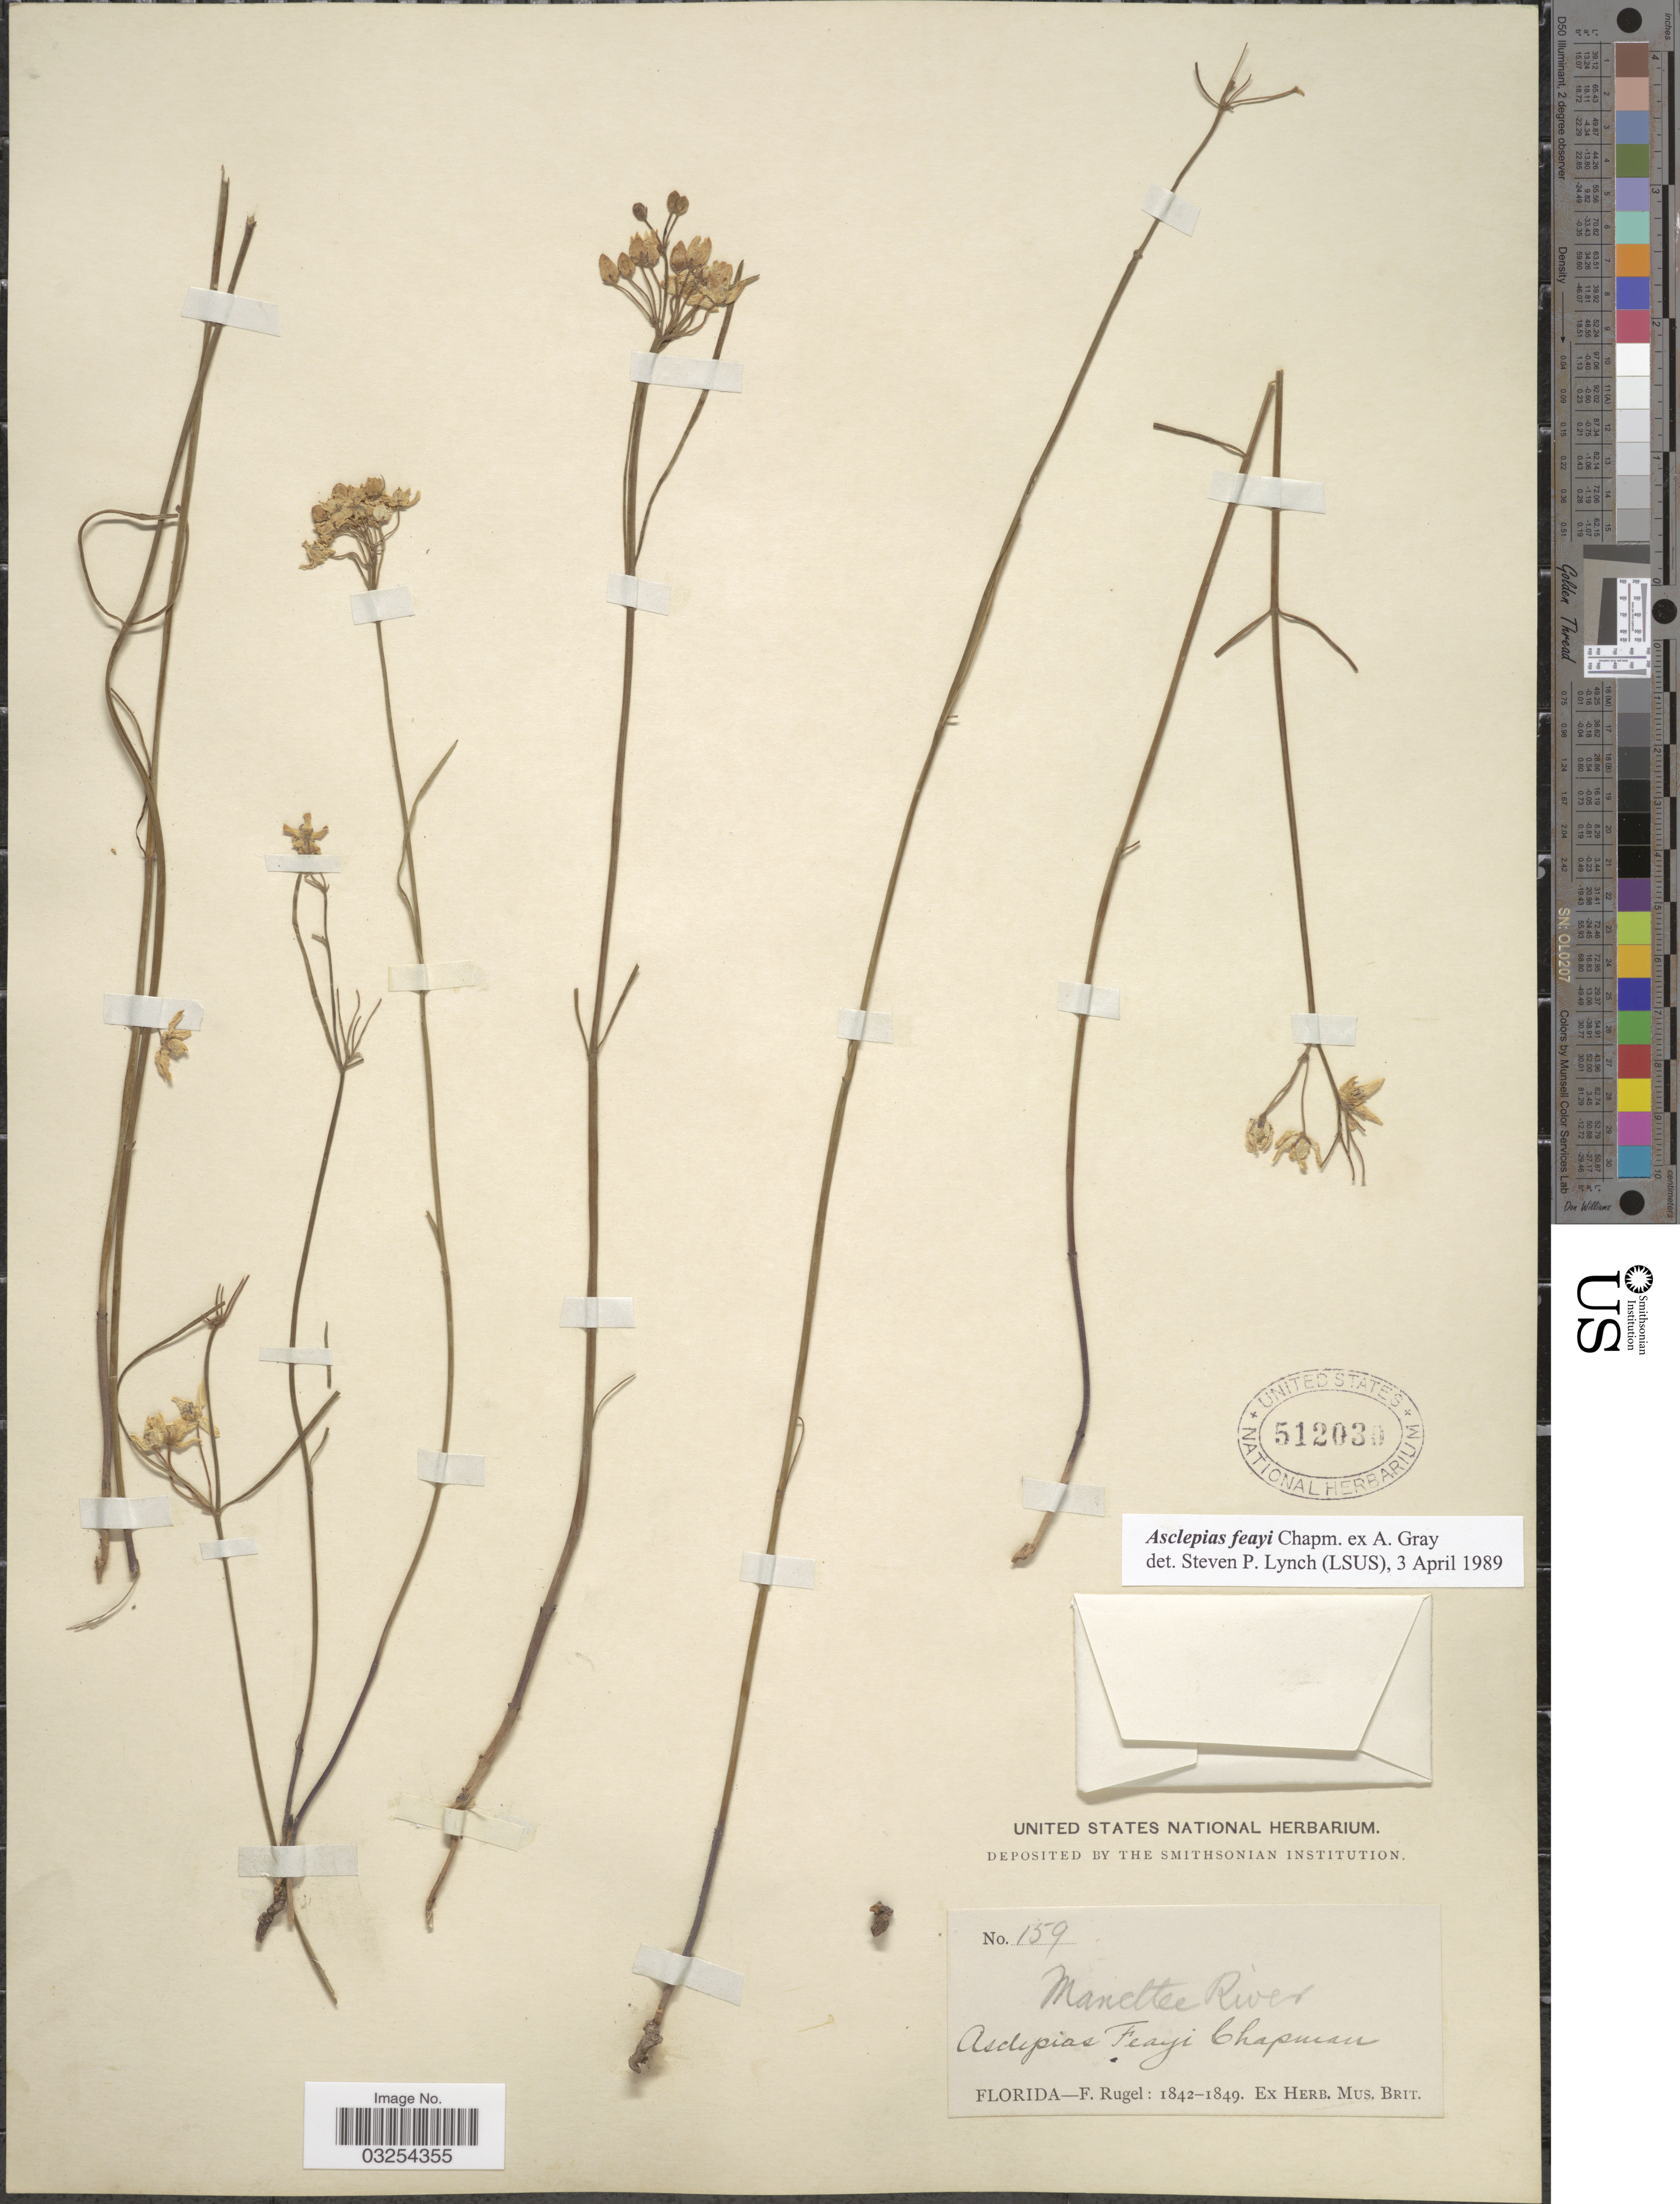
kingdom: Plantae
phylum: Tracheophyta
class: Magnoliopsida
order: Gentianales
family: Apocynaceae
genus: Asclepias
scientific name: Asclepias feayi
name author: Chapm. ex A. Gray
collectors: F. Rugel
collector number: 159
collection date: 1842/1849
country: United States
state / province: Florida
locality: Manettee River.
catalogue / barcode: US 512030